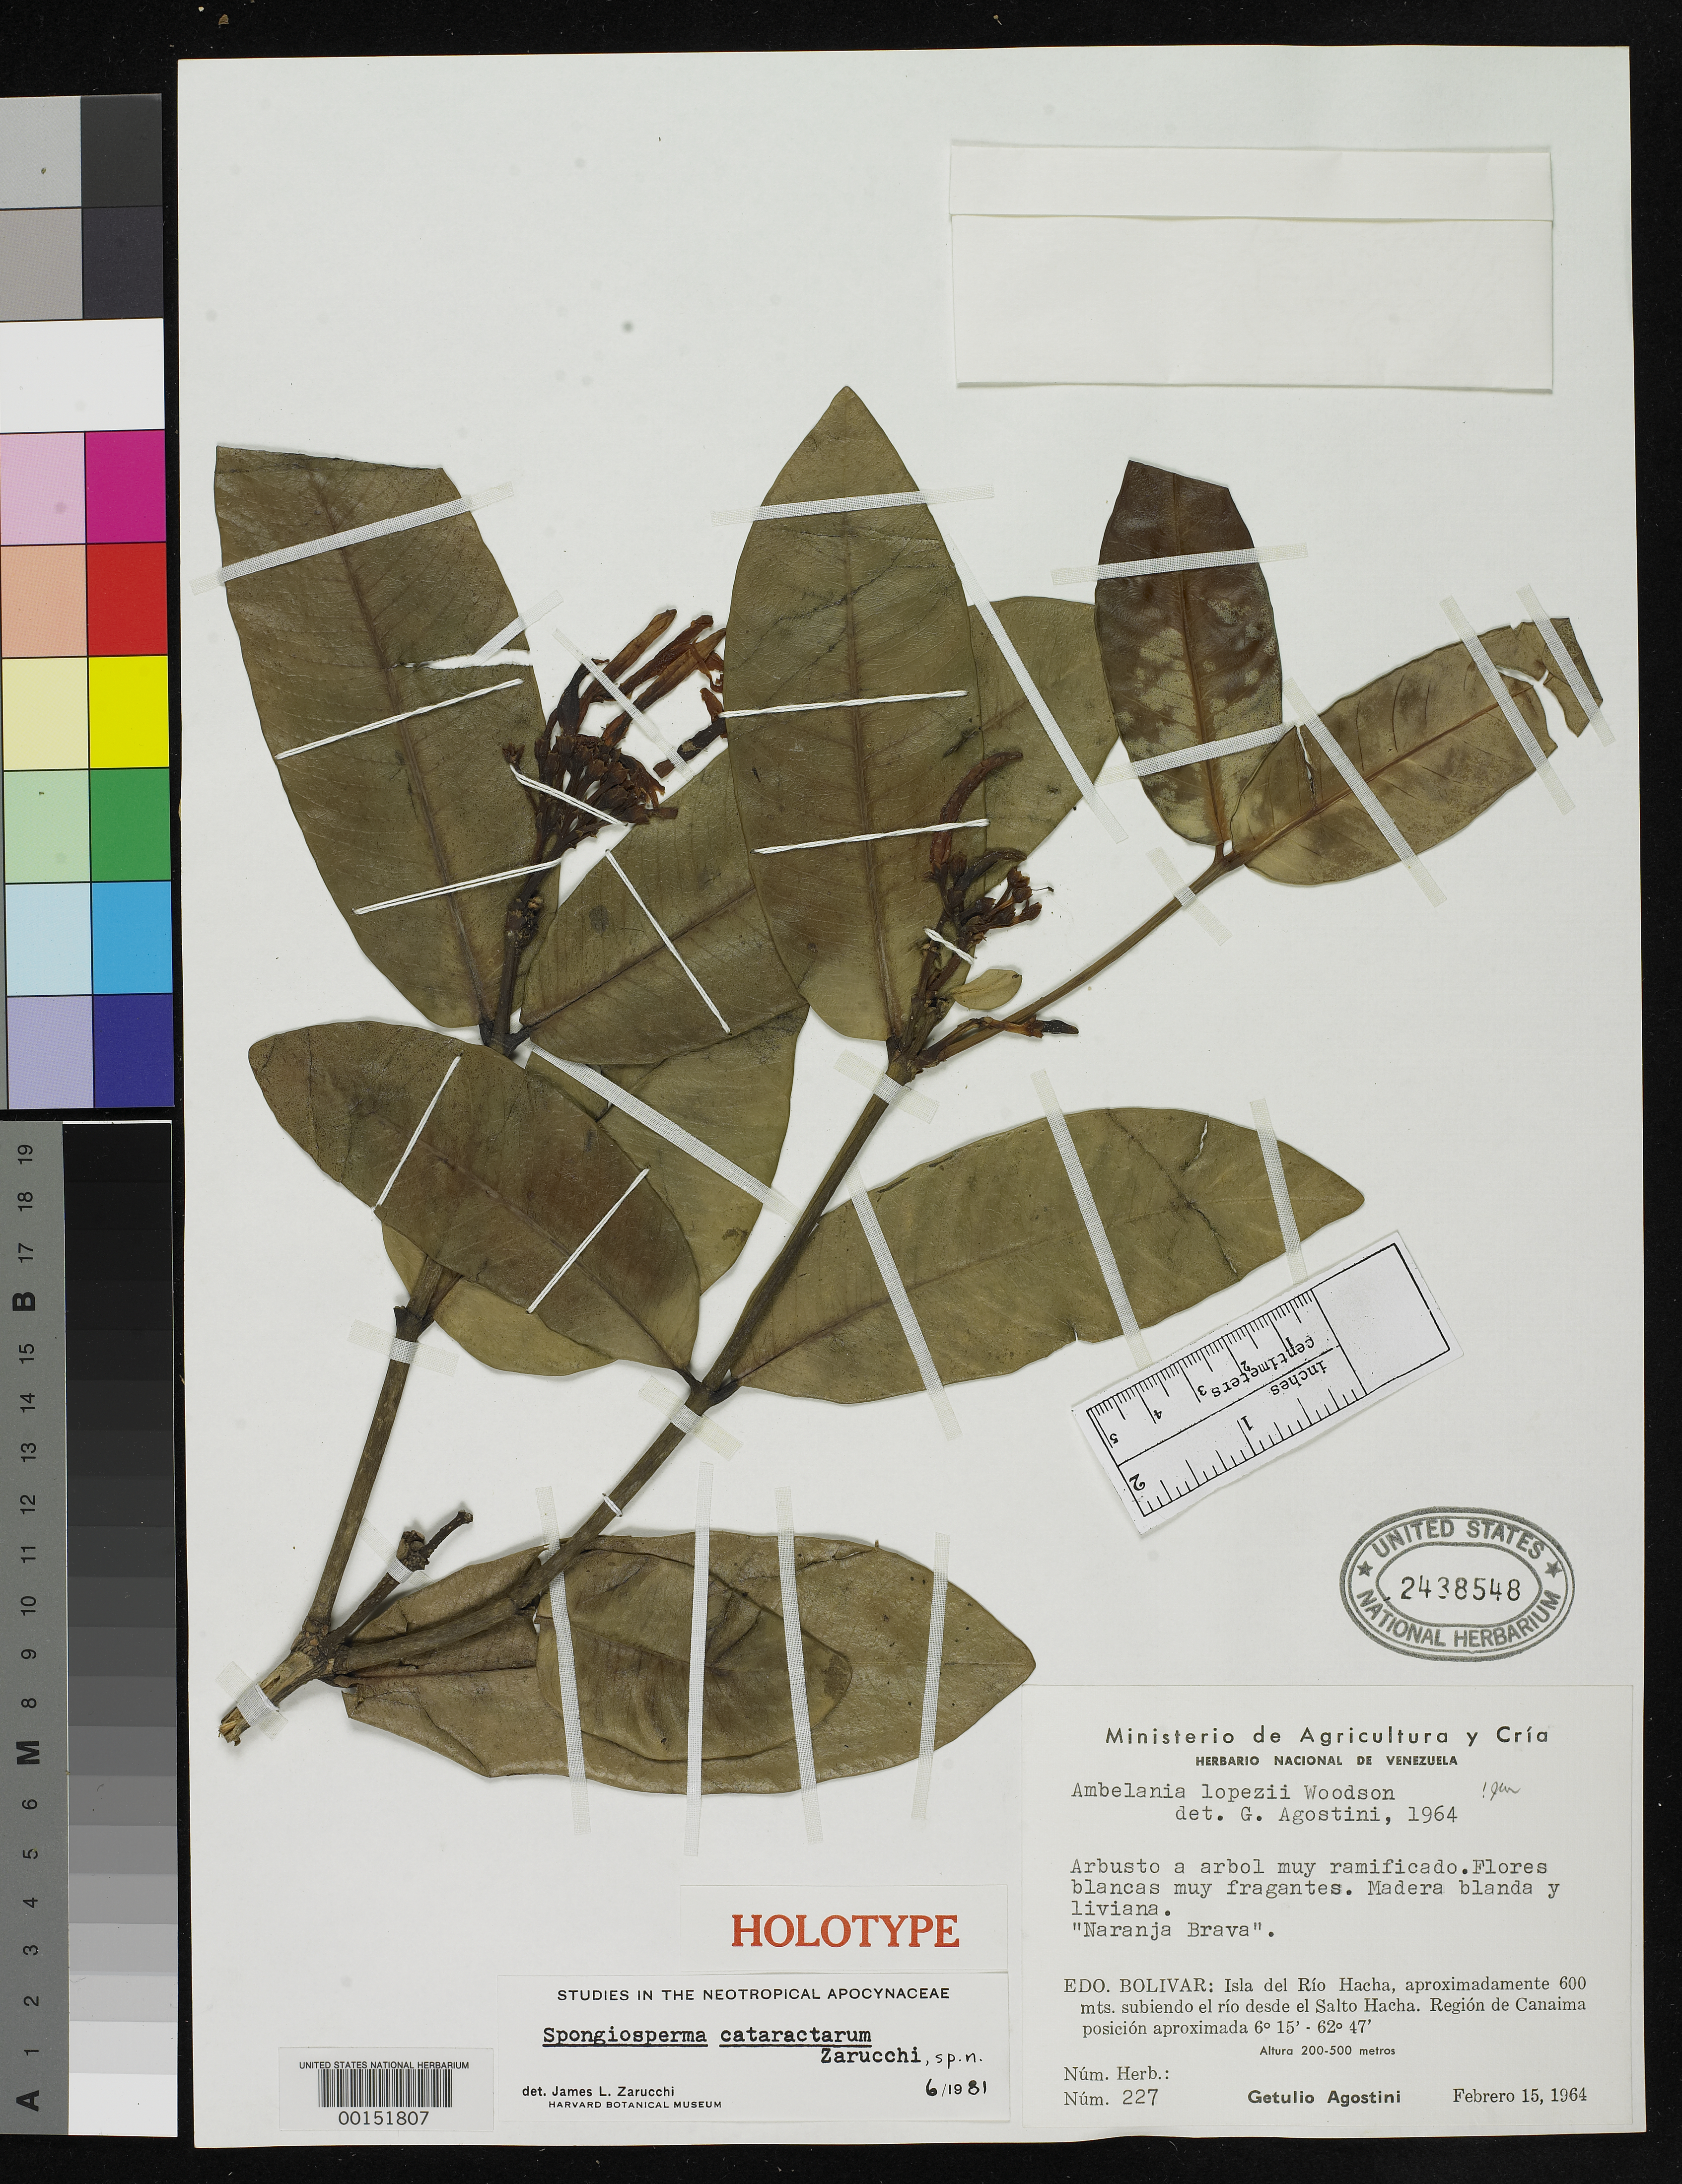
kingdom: Plantae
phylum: Tracheophyta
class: Magnoliopsida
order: Gentianales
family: Apocynaceae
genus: Spongiosperma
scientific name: Spongiosperma cataractarum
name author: Zarucchi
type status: Holotype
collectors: G. Agostini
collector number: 227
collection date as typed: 15 Feb 1964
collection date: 1964-02-15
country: Venezuela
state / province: Bolivar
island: Rio Hacha Island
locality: Island ca. 600 m of [?] river from Salto Hacha, Canaima region.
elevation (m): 200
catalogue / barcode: US 2438548